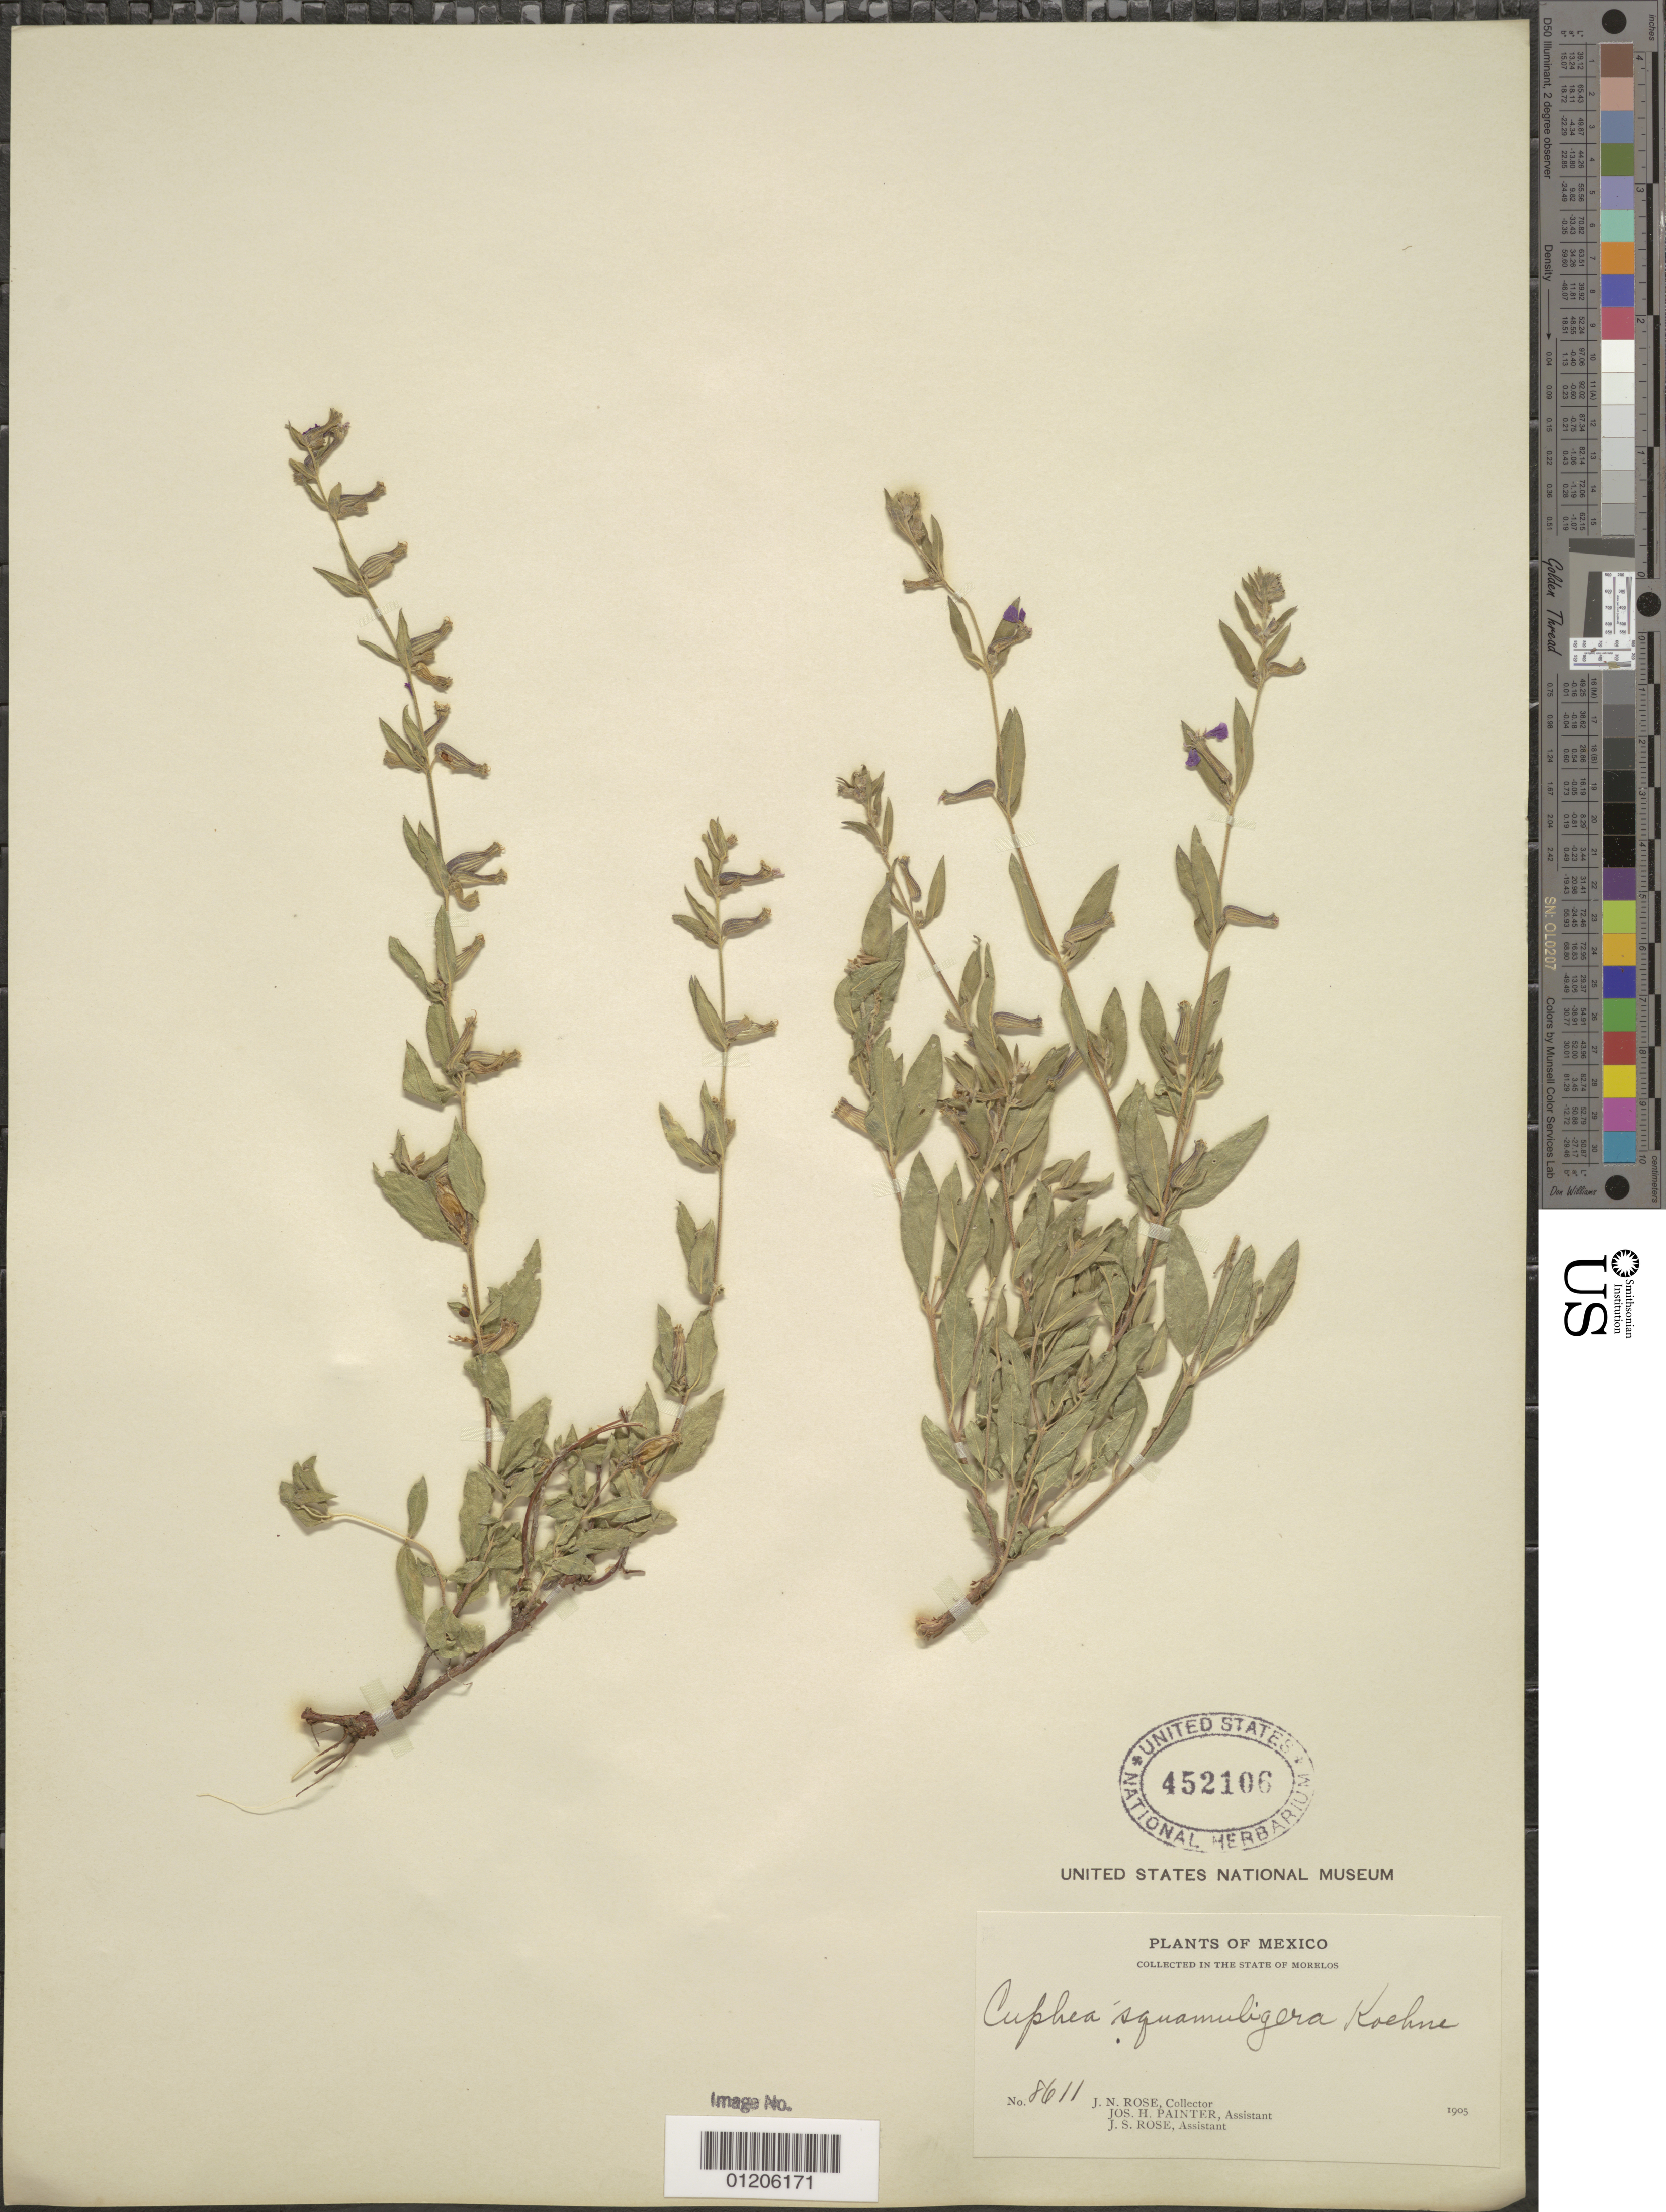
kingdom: Plantae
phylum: Tracheophyta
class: Magnoliopsida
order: Myrtales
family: Lythraceae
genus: Cuphea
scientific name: Cuphea squamuligera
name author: Koehne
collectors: J. N. Rose, J. H. Painter & J. S. Rose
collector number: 8611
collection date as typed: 1905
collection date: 1905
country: Mexico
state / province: Morelos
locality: In the State of Morelos.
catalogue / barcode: US 452106